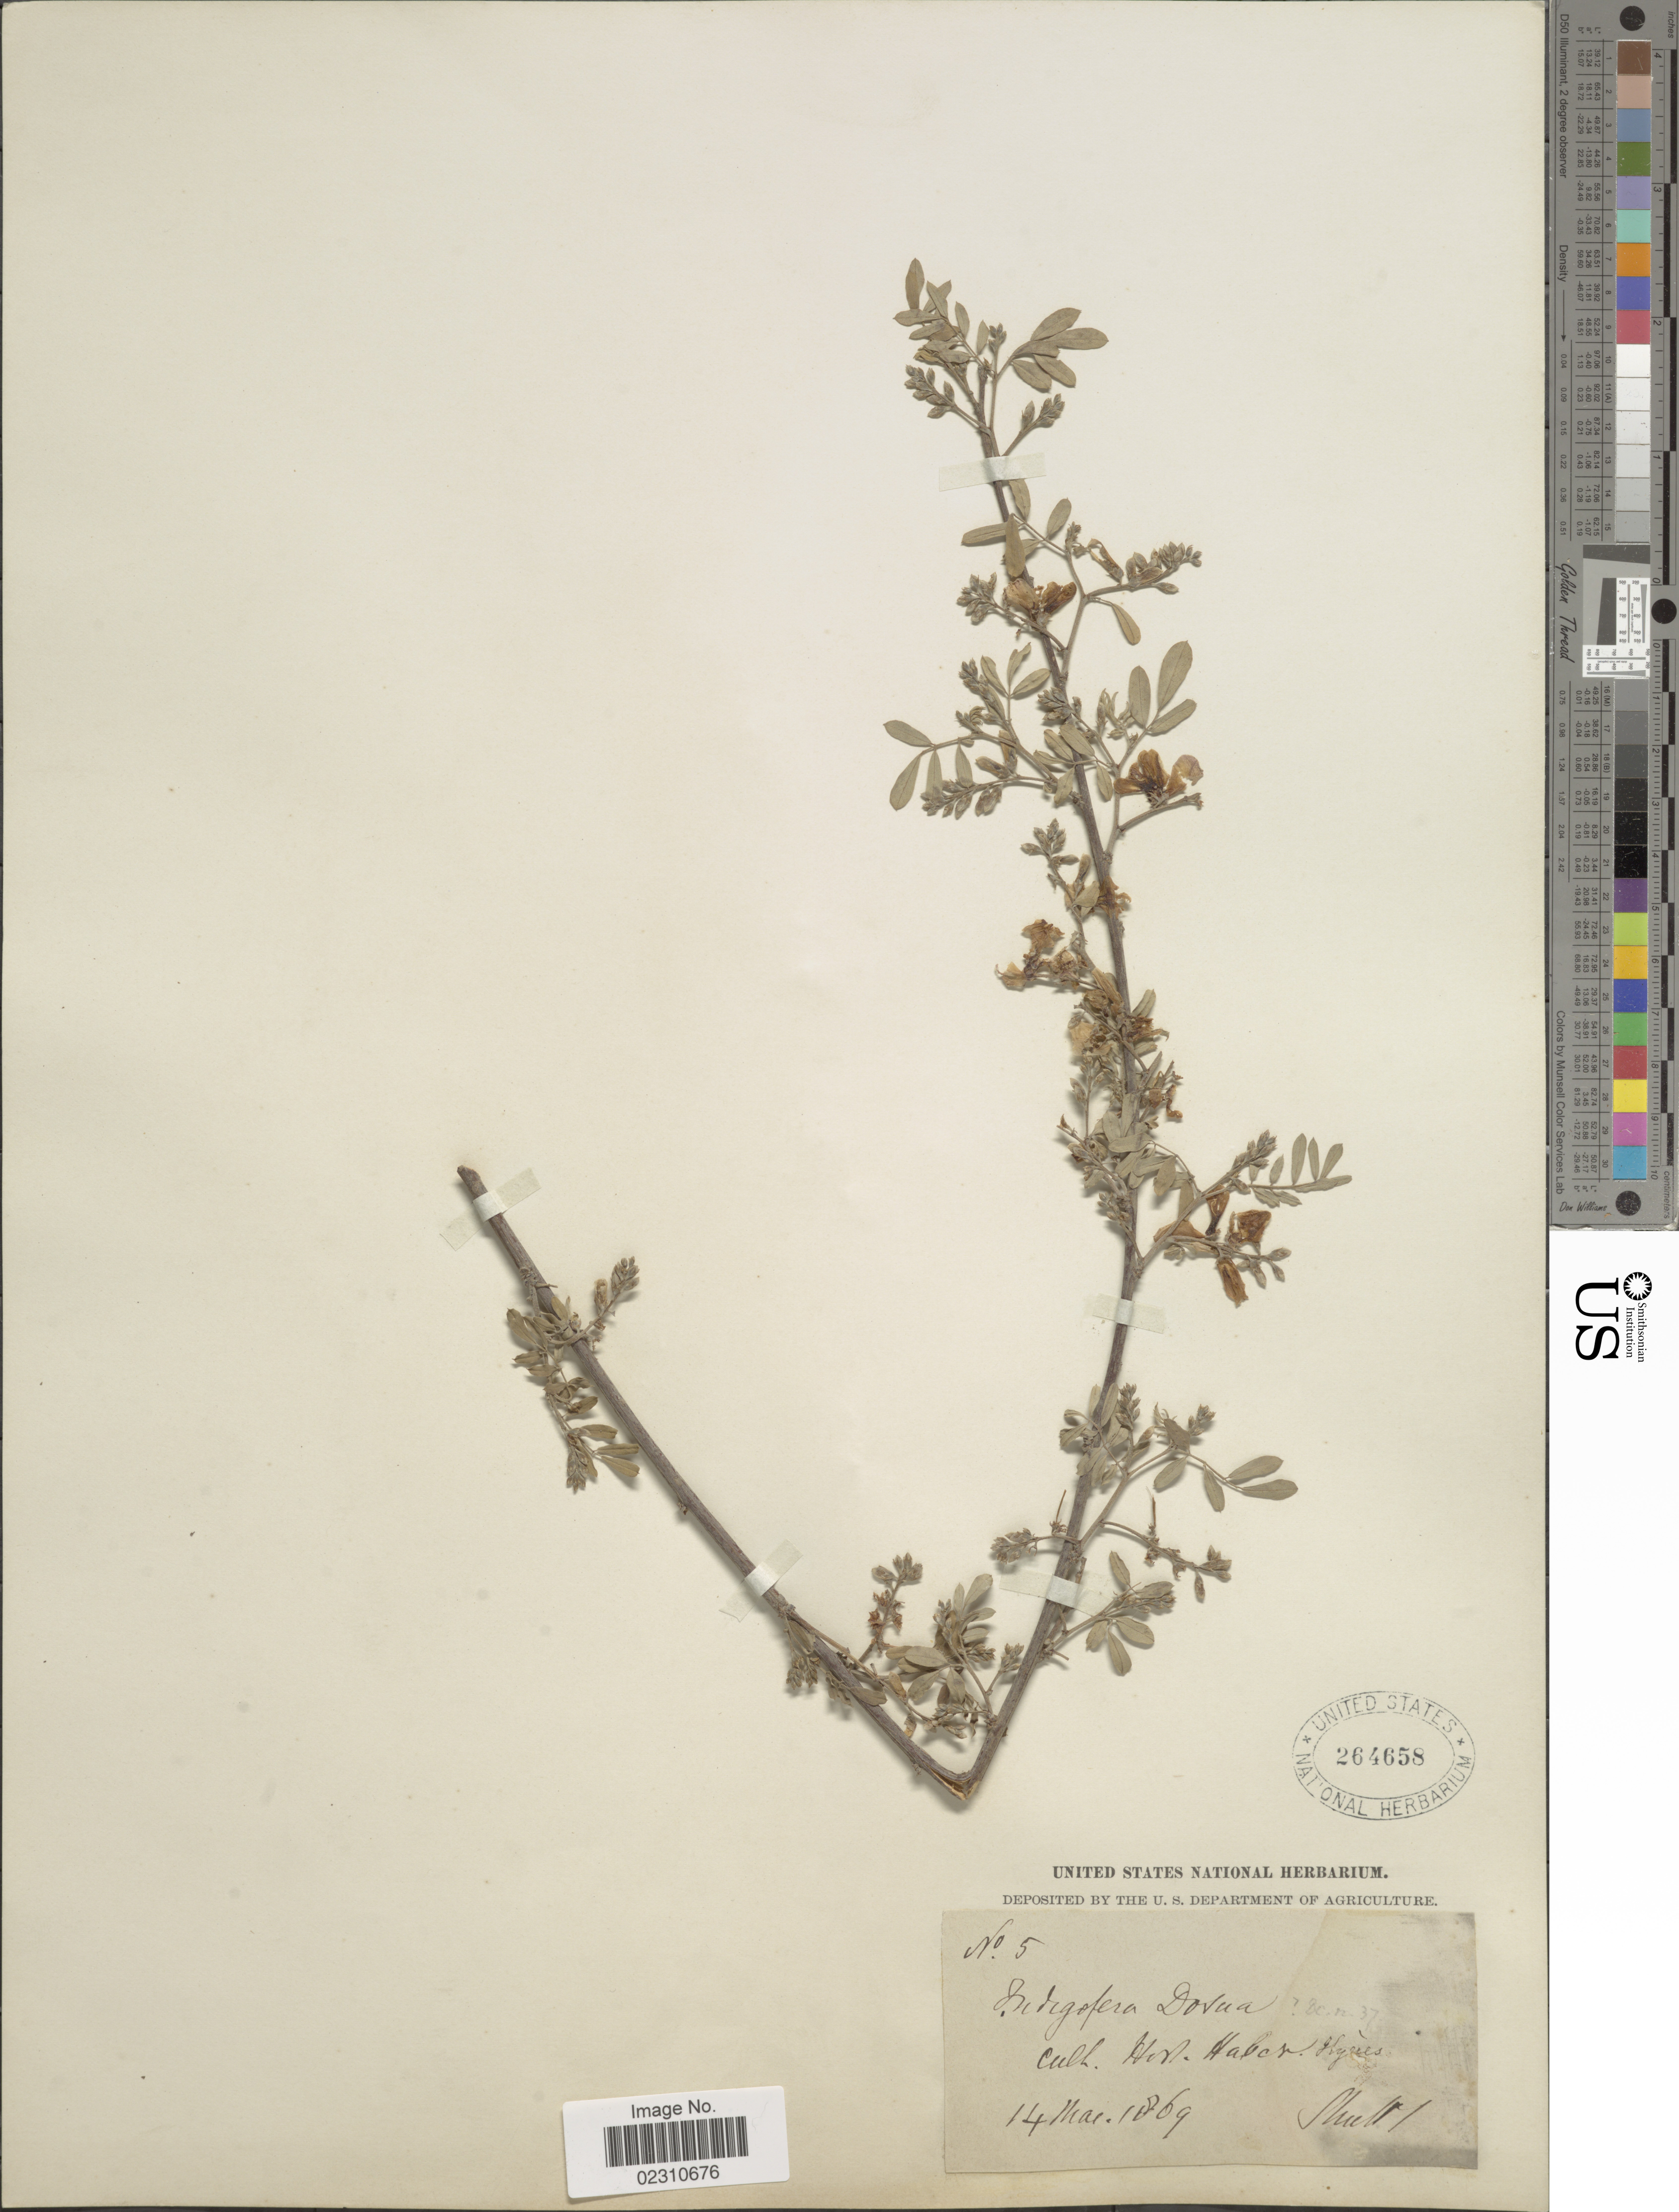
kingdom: Plantae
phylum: Tracheophyta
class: Magnoliopsida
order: Fabales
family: Fabaceae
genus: Indigofera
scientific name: Indigofera dosua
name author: Buch.-Ham. ex D. Don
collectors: Schultz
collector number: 5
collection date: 1869-05-14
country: France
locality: Hort. Haber, Hyeres [interpreted].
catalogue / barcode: US 264658